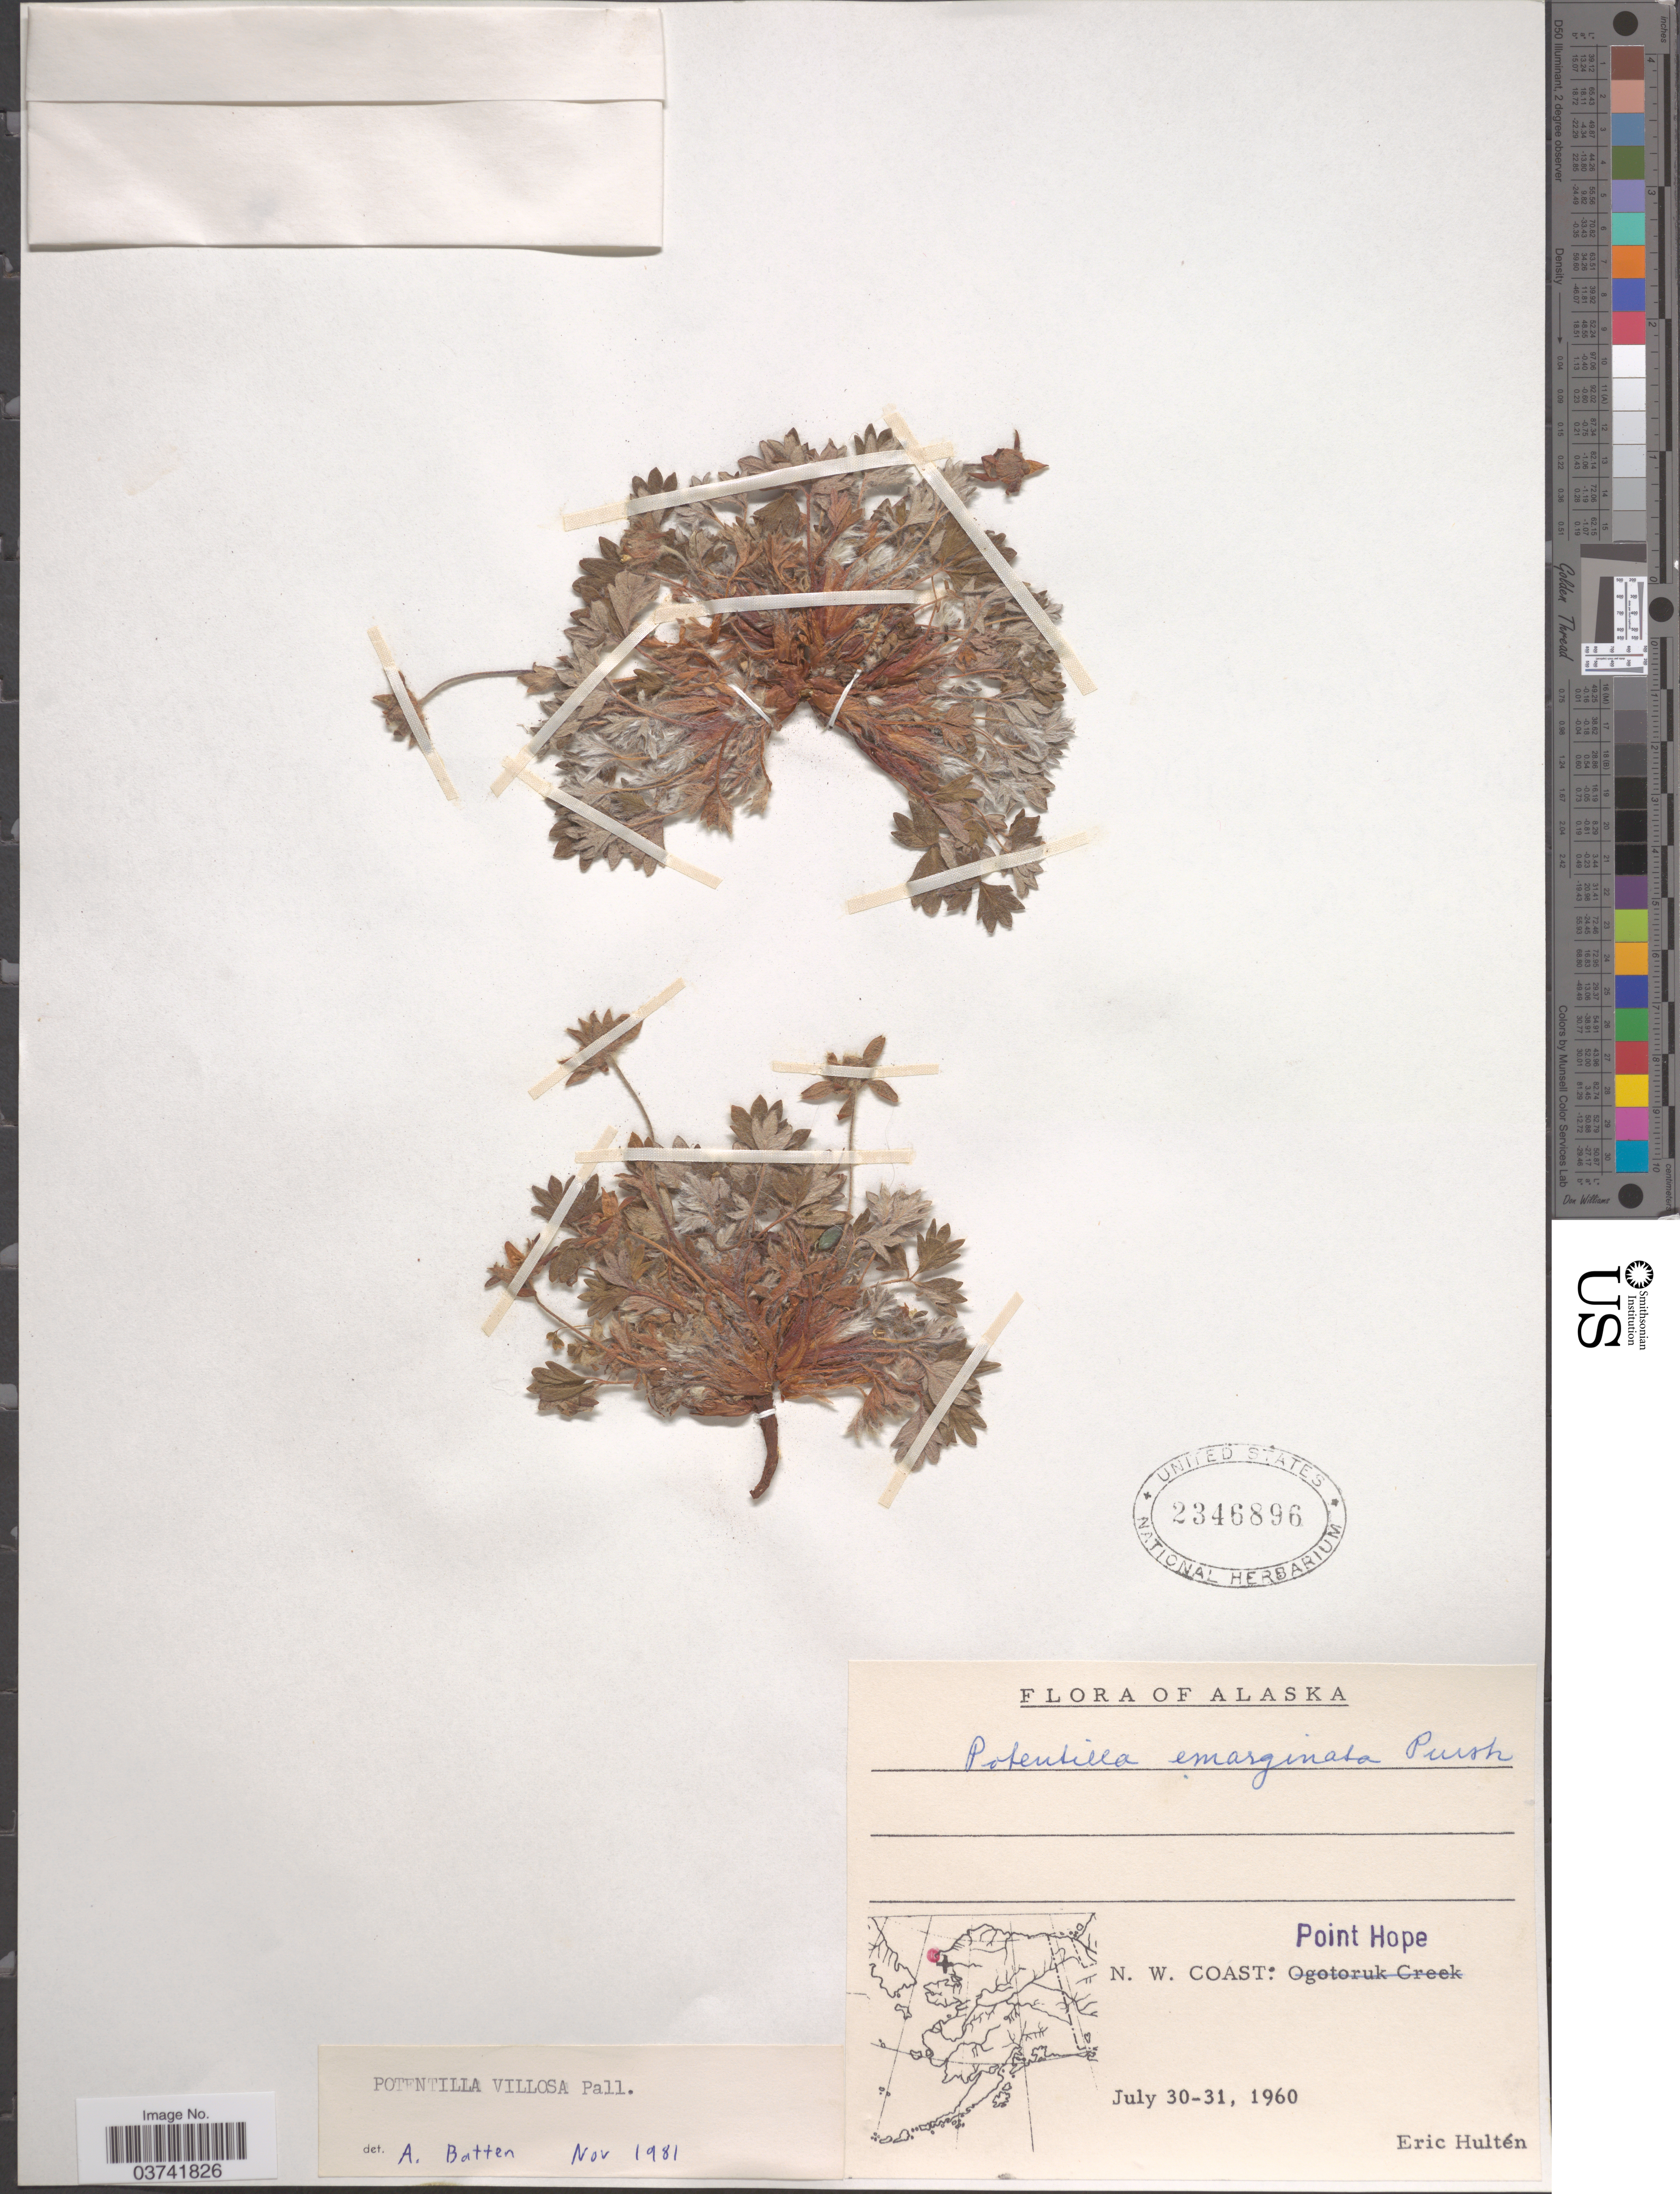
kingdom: Plantae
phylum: Tracheophyta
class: Magnoliopsida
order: Rosales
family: Rosaceae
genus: Potentilla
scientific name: Potentilla villosa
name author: Pall. ex Pursh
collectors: E. G. Hultén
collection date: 1960-07-30/1960-07-31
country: United States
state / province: Alaska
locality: N. W. Coast: Point Hope.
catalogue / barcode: US 2346896